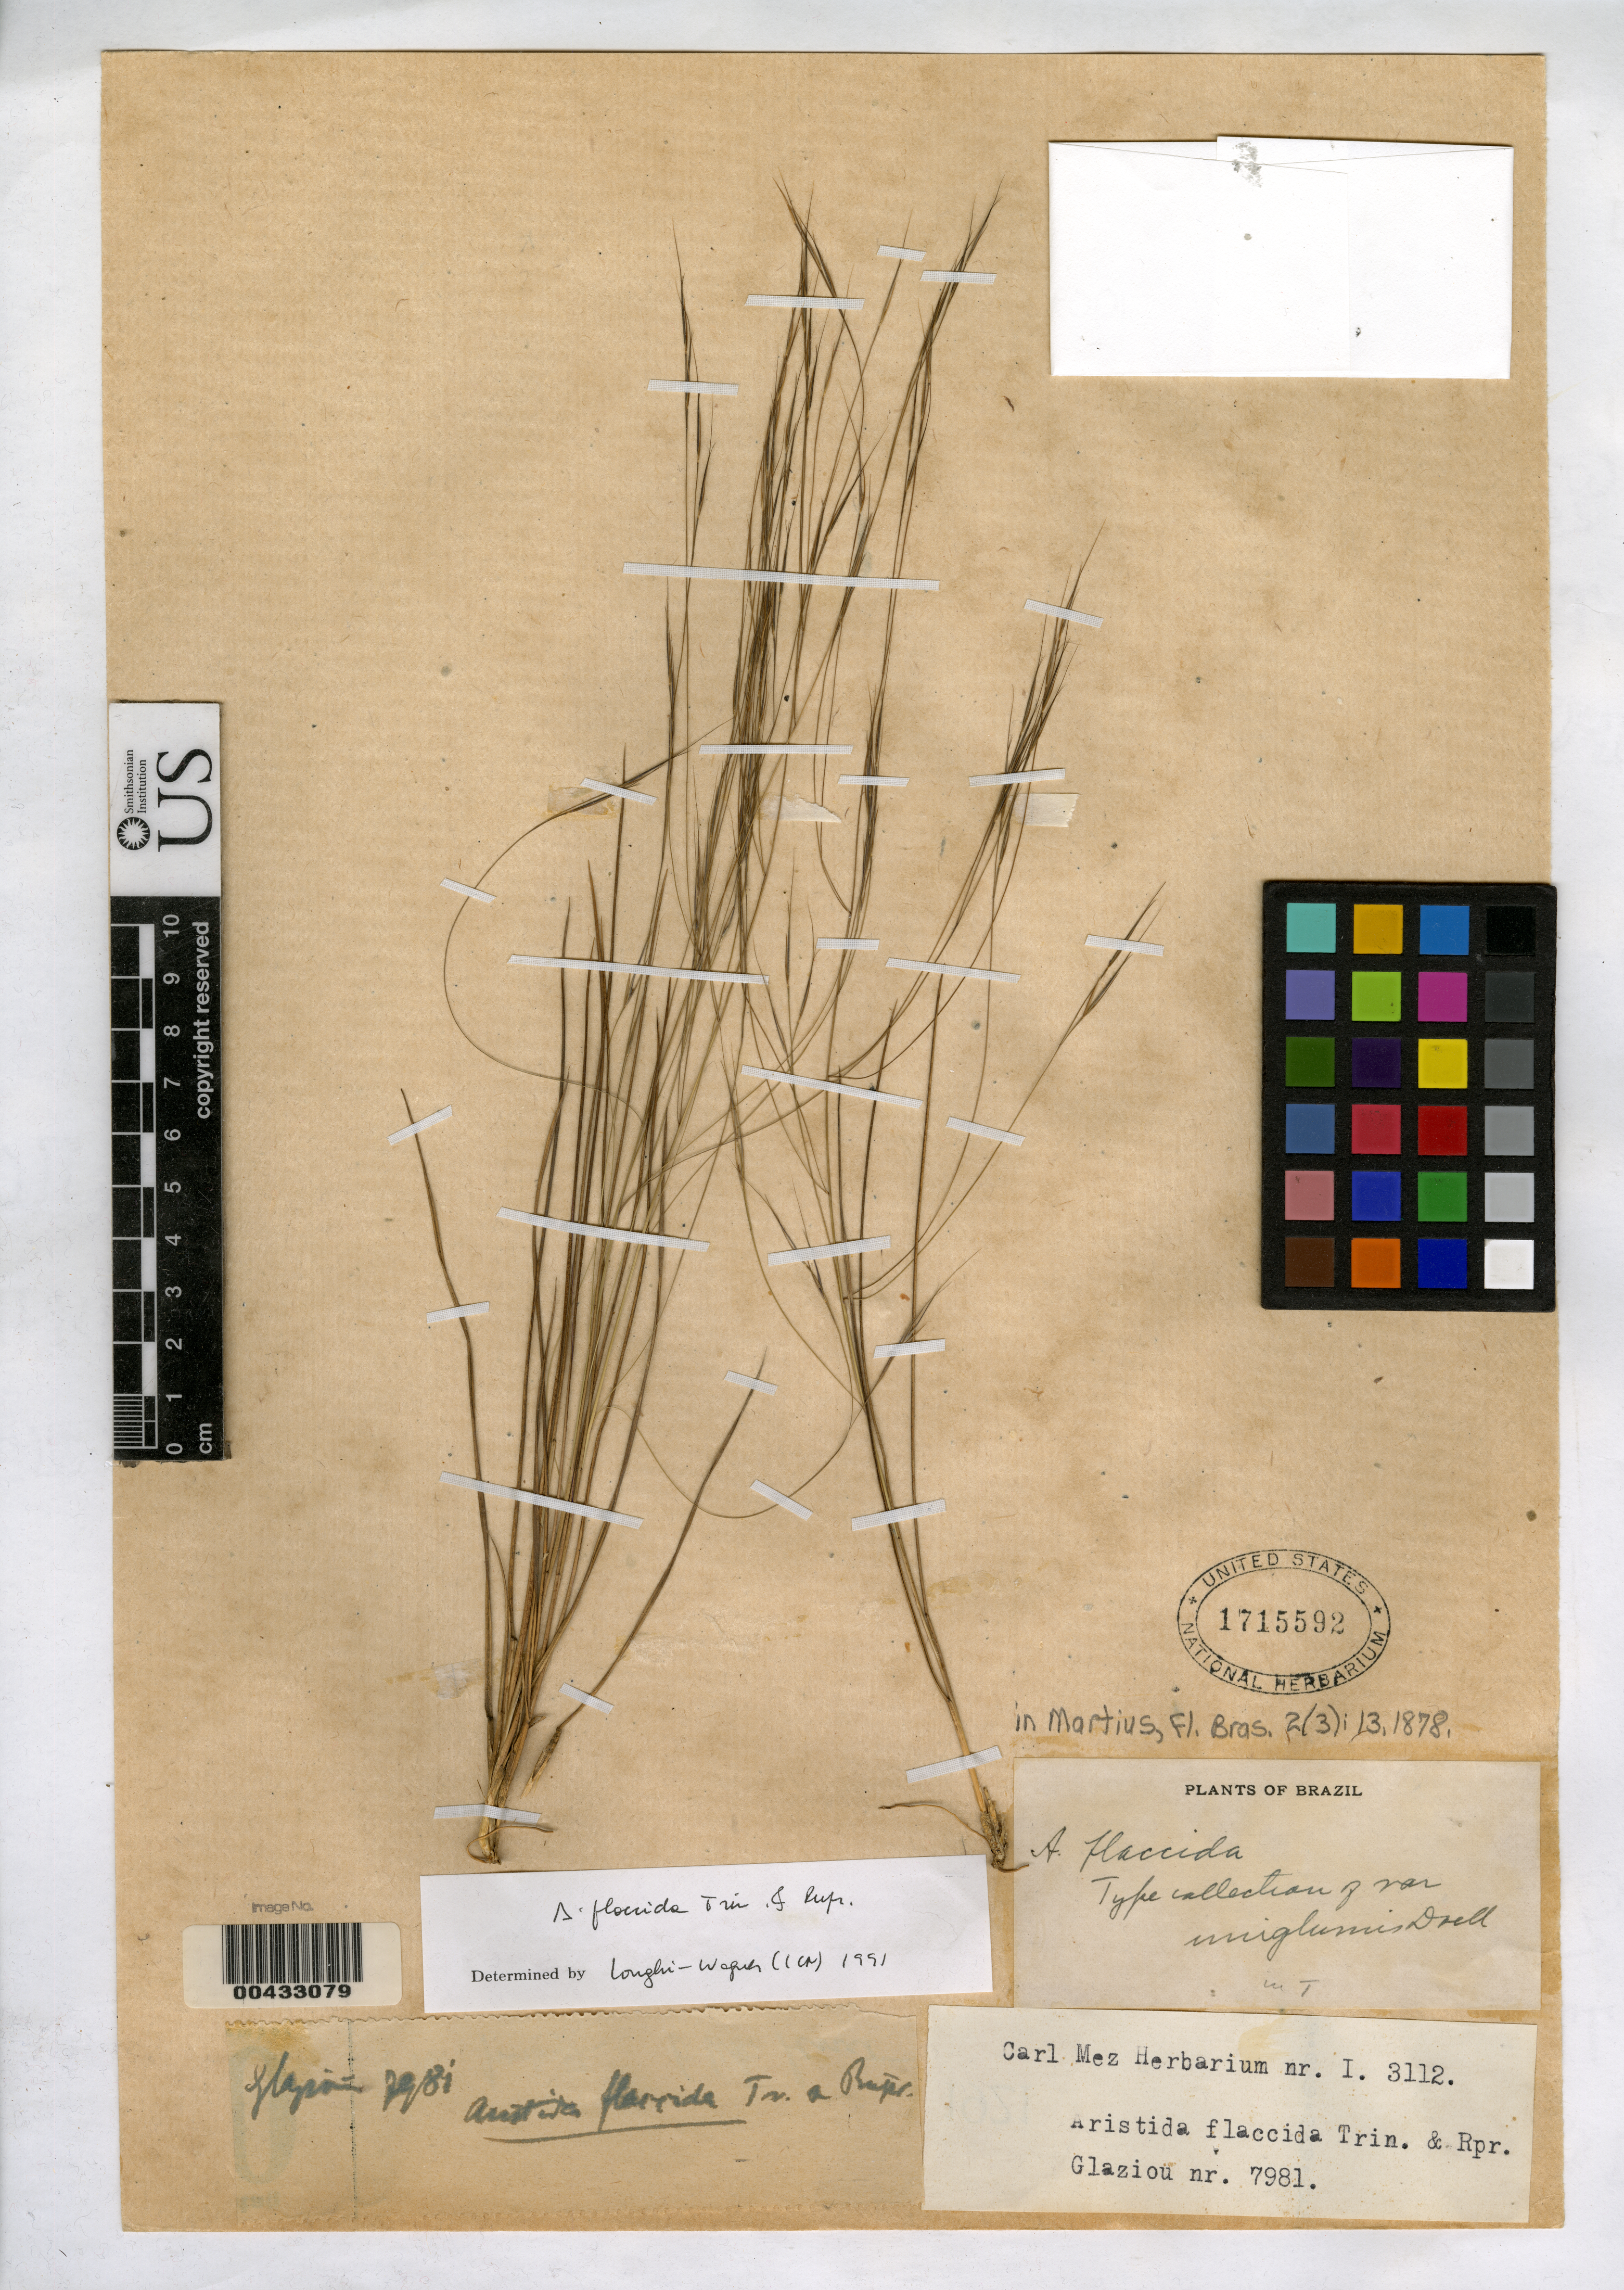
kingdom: Plantae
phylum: Tracheophyta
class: Liliopsida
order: Poales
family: Poaceae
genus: Aristida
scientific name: Aristida flaccida var. uniglumis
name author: Döll in Mart.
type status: Isotype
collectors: A. F. M. Glaziou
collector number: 7981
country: Brazil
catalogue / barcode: US 1715592